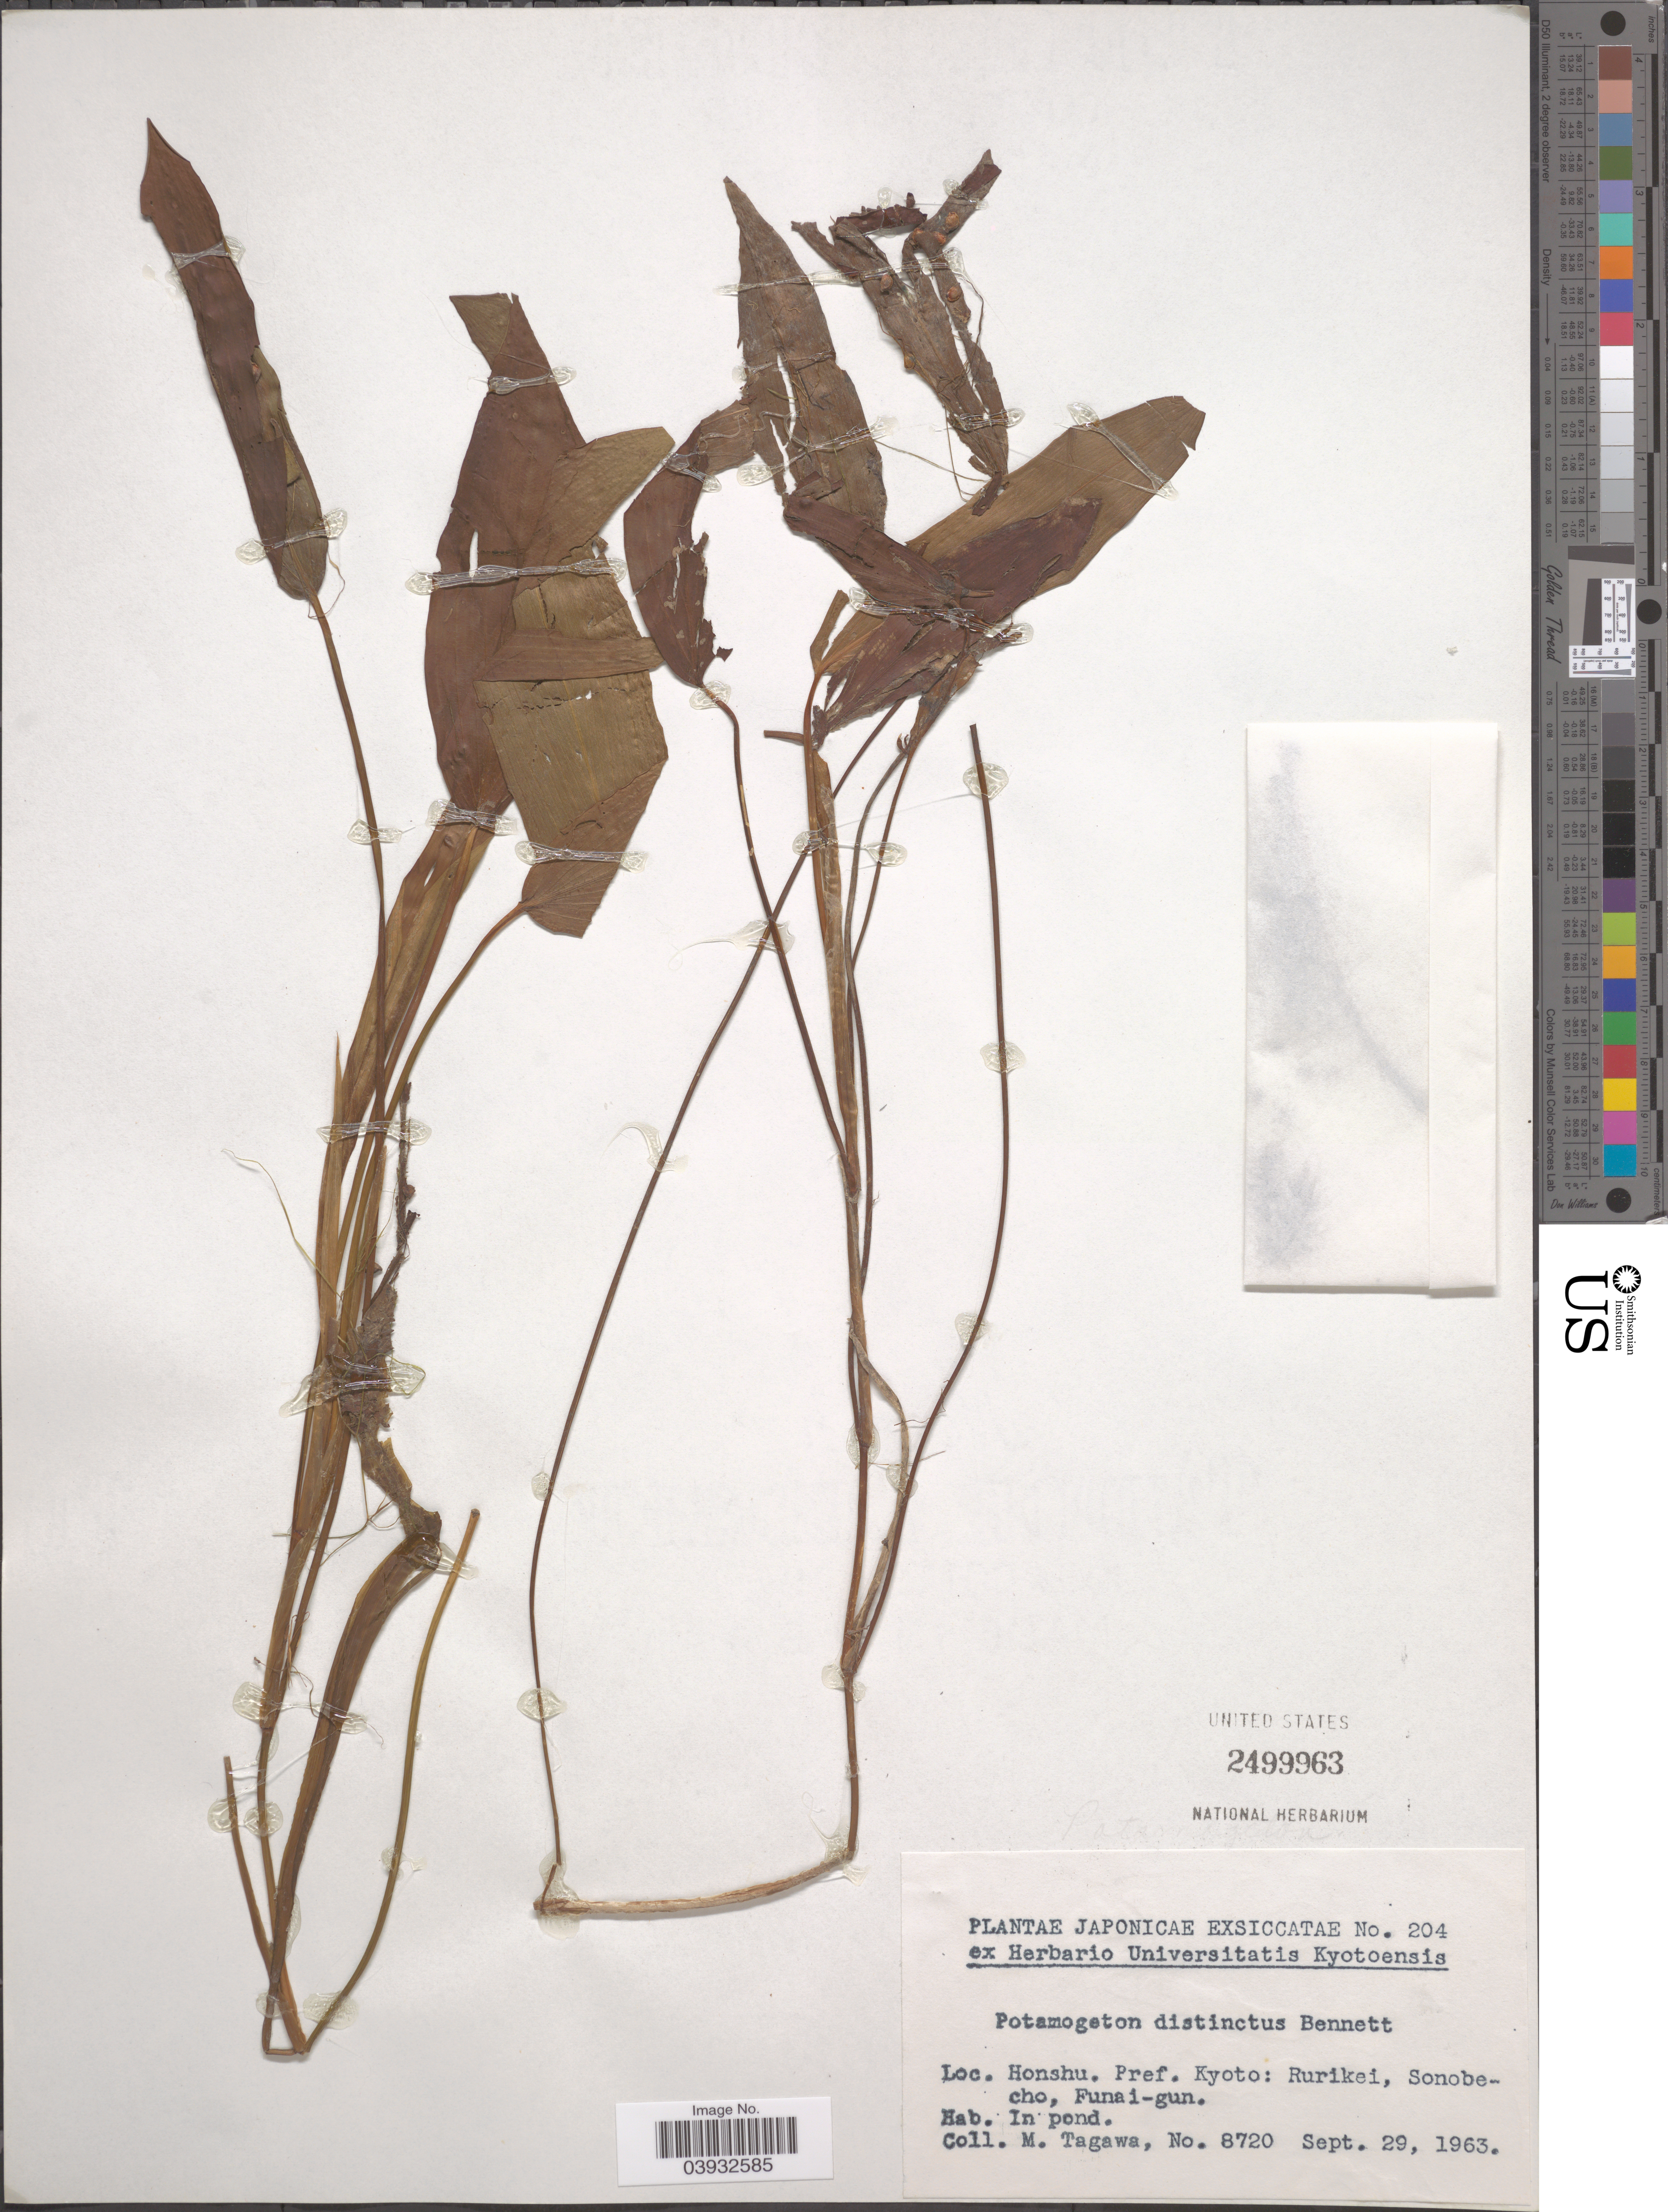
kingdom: Plantae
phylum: Tracheophyta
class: Liliopsida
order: Alismatales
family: Potamogetonaceae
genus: Potamogeton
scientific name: Potamogeton distinctus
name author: A. Benn.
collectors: M. Tagawa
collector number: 8720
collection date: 1963-09-29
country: Japan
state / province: Kyoto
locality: Honshu. Pref. Kyoto: Rurikei, Sonobecho, Funai-gun.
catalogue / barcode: US 2499963